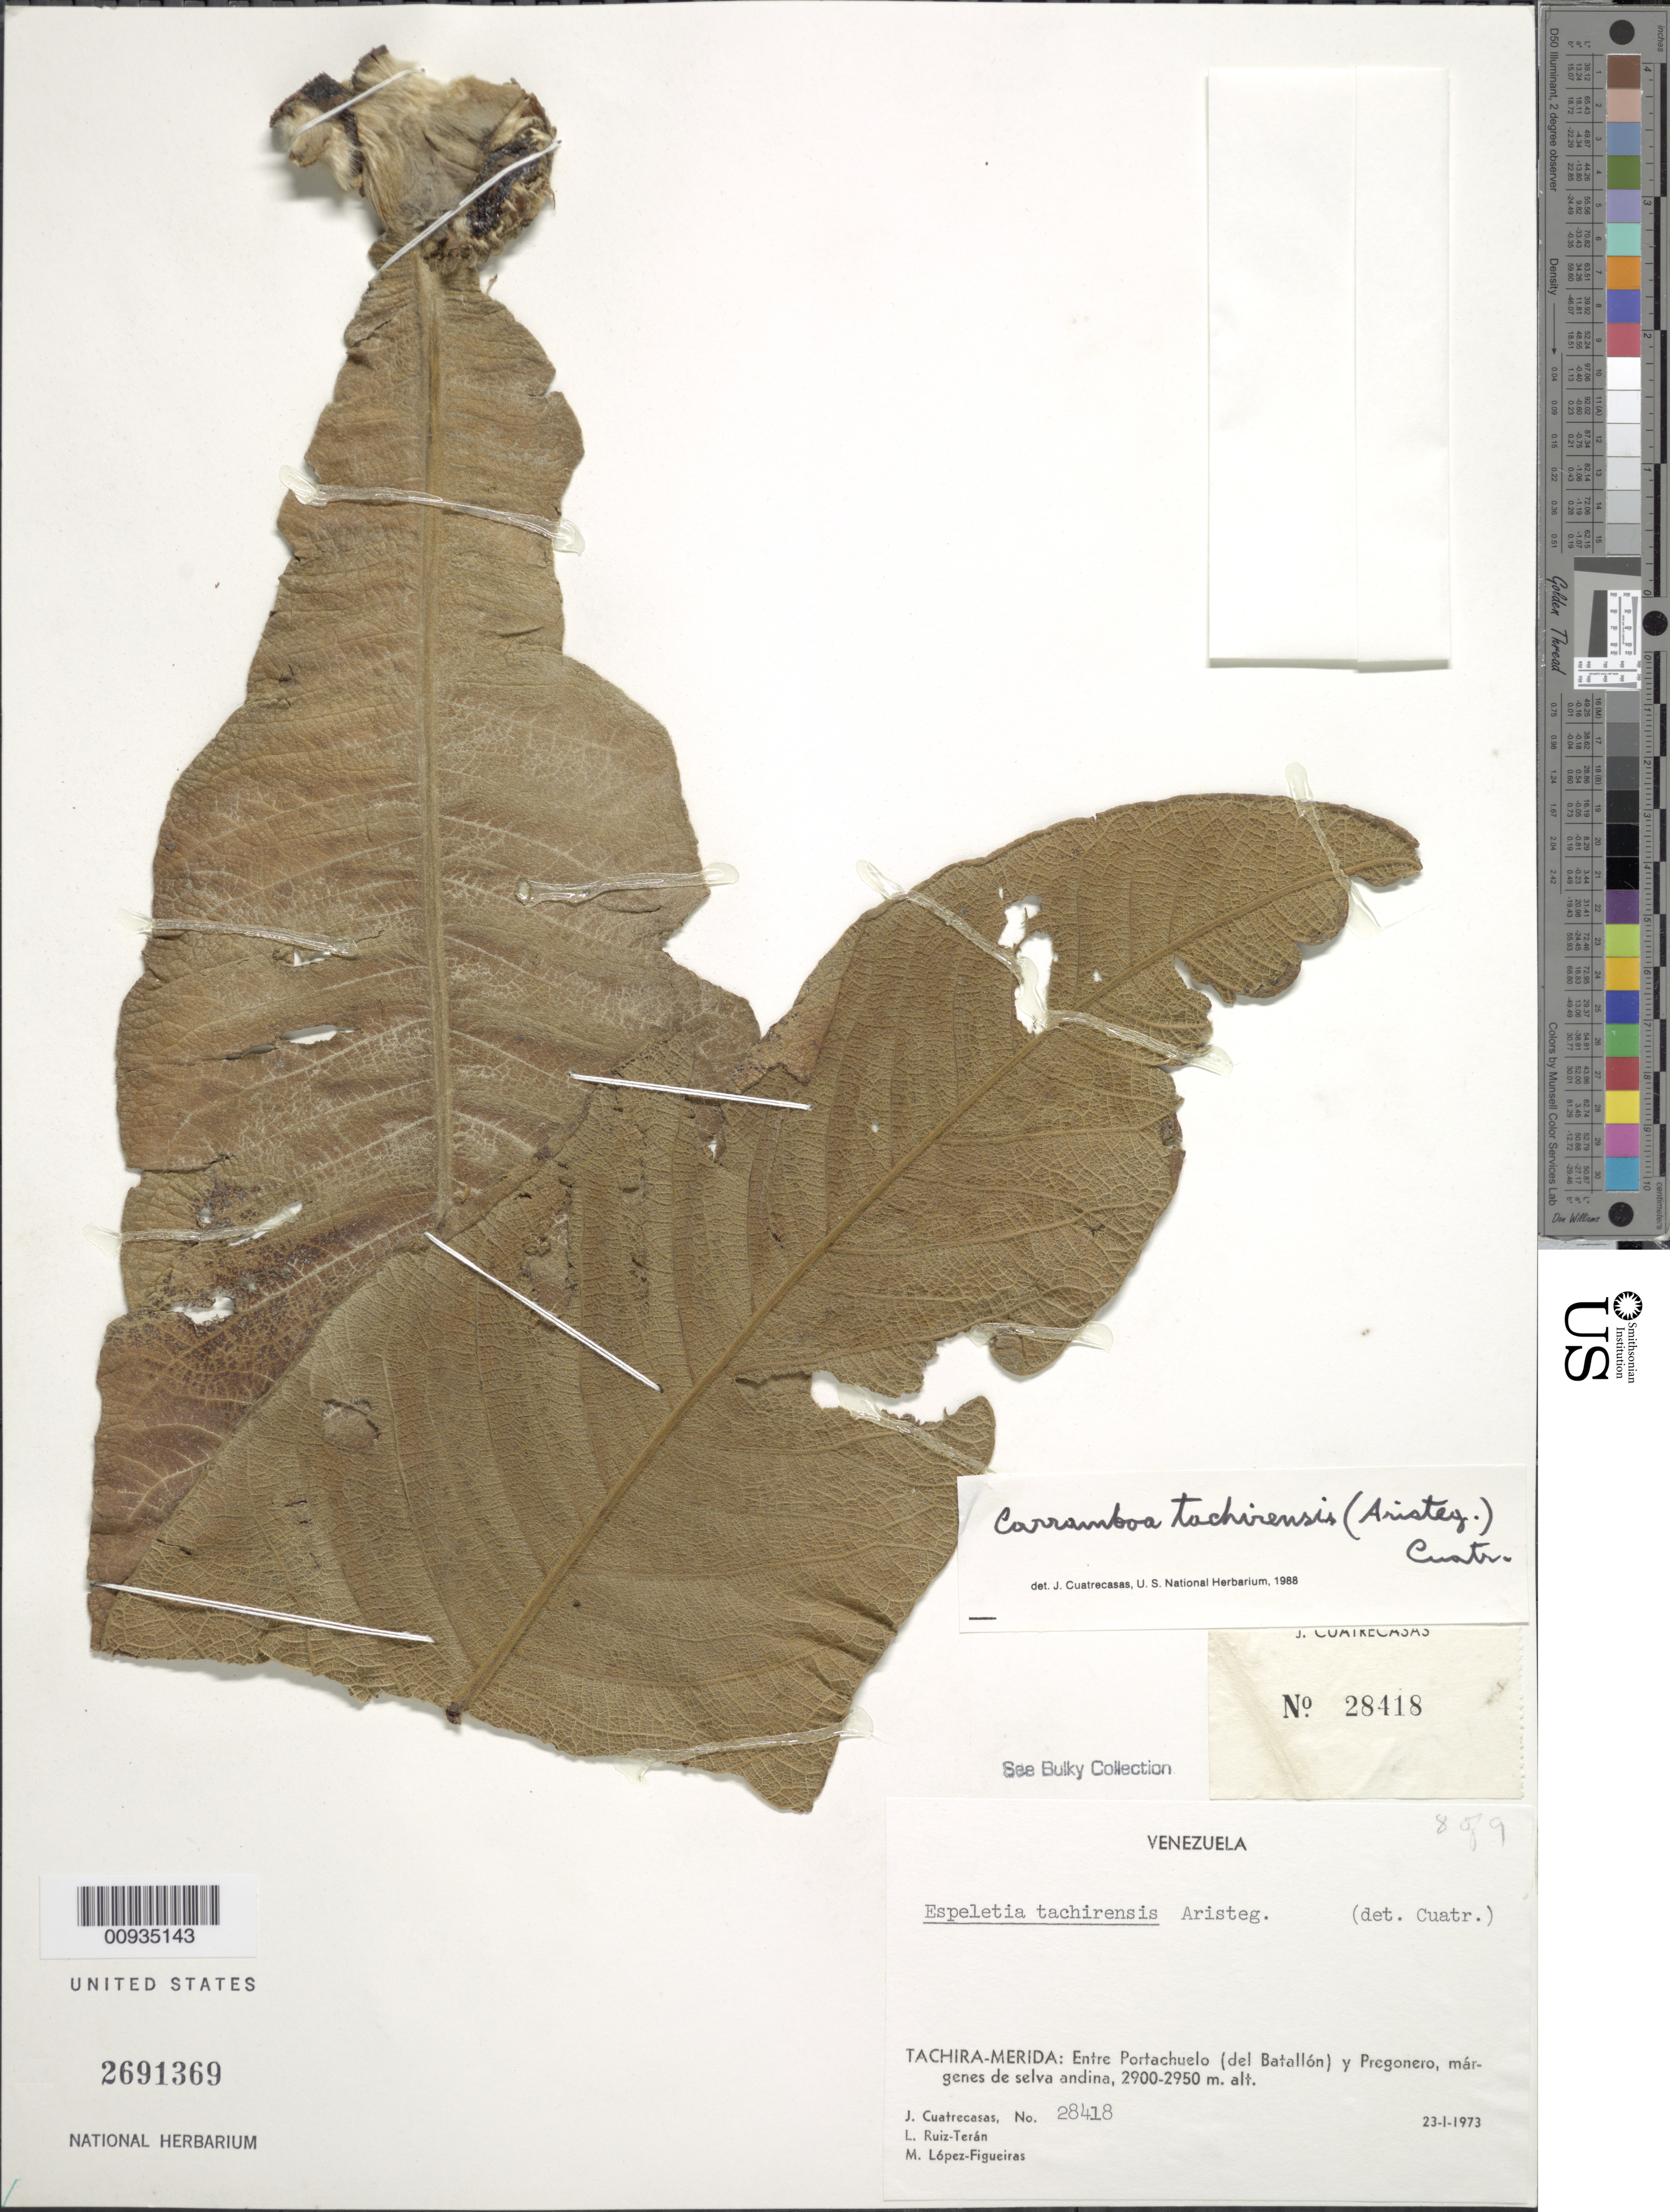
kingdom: Plantae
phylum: Tracheophyta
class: Magnoliopsida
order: Asterales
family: Asteraceae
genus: Carramboa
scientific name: Carramboa tachirensis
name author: (Aristeg.) Cuatrec.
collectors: J. Cuatrecasas, L. E. Ruíz-Terán & M. López Figueiras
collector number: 28418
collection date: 1973-01-23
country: Venezuela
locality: Tachira-Merida: Entre Portachuelo (del Batallon) y Pregonero, margenes de selva andina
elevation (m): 2900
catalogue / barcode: US 2691369